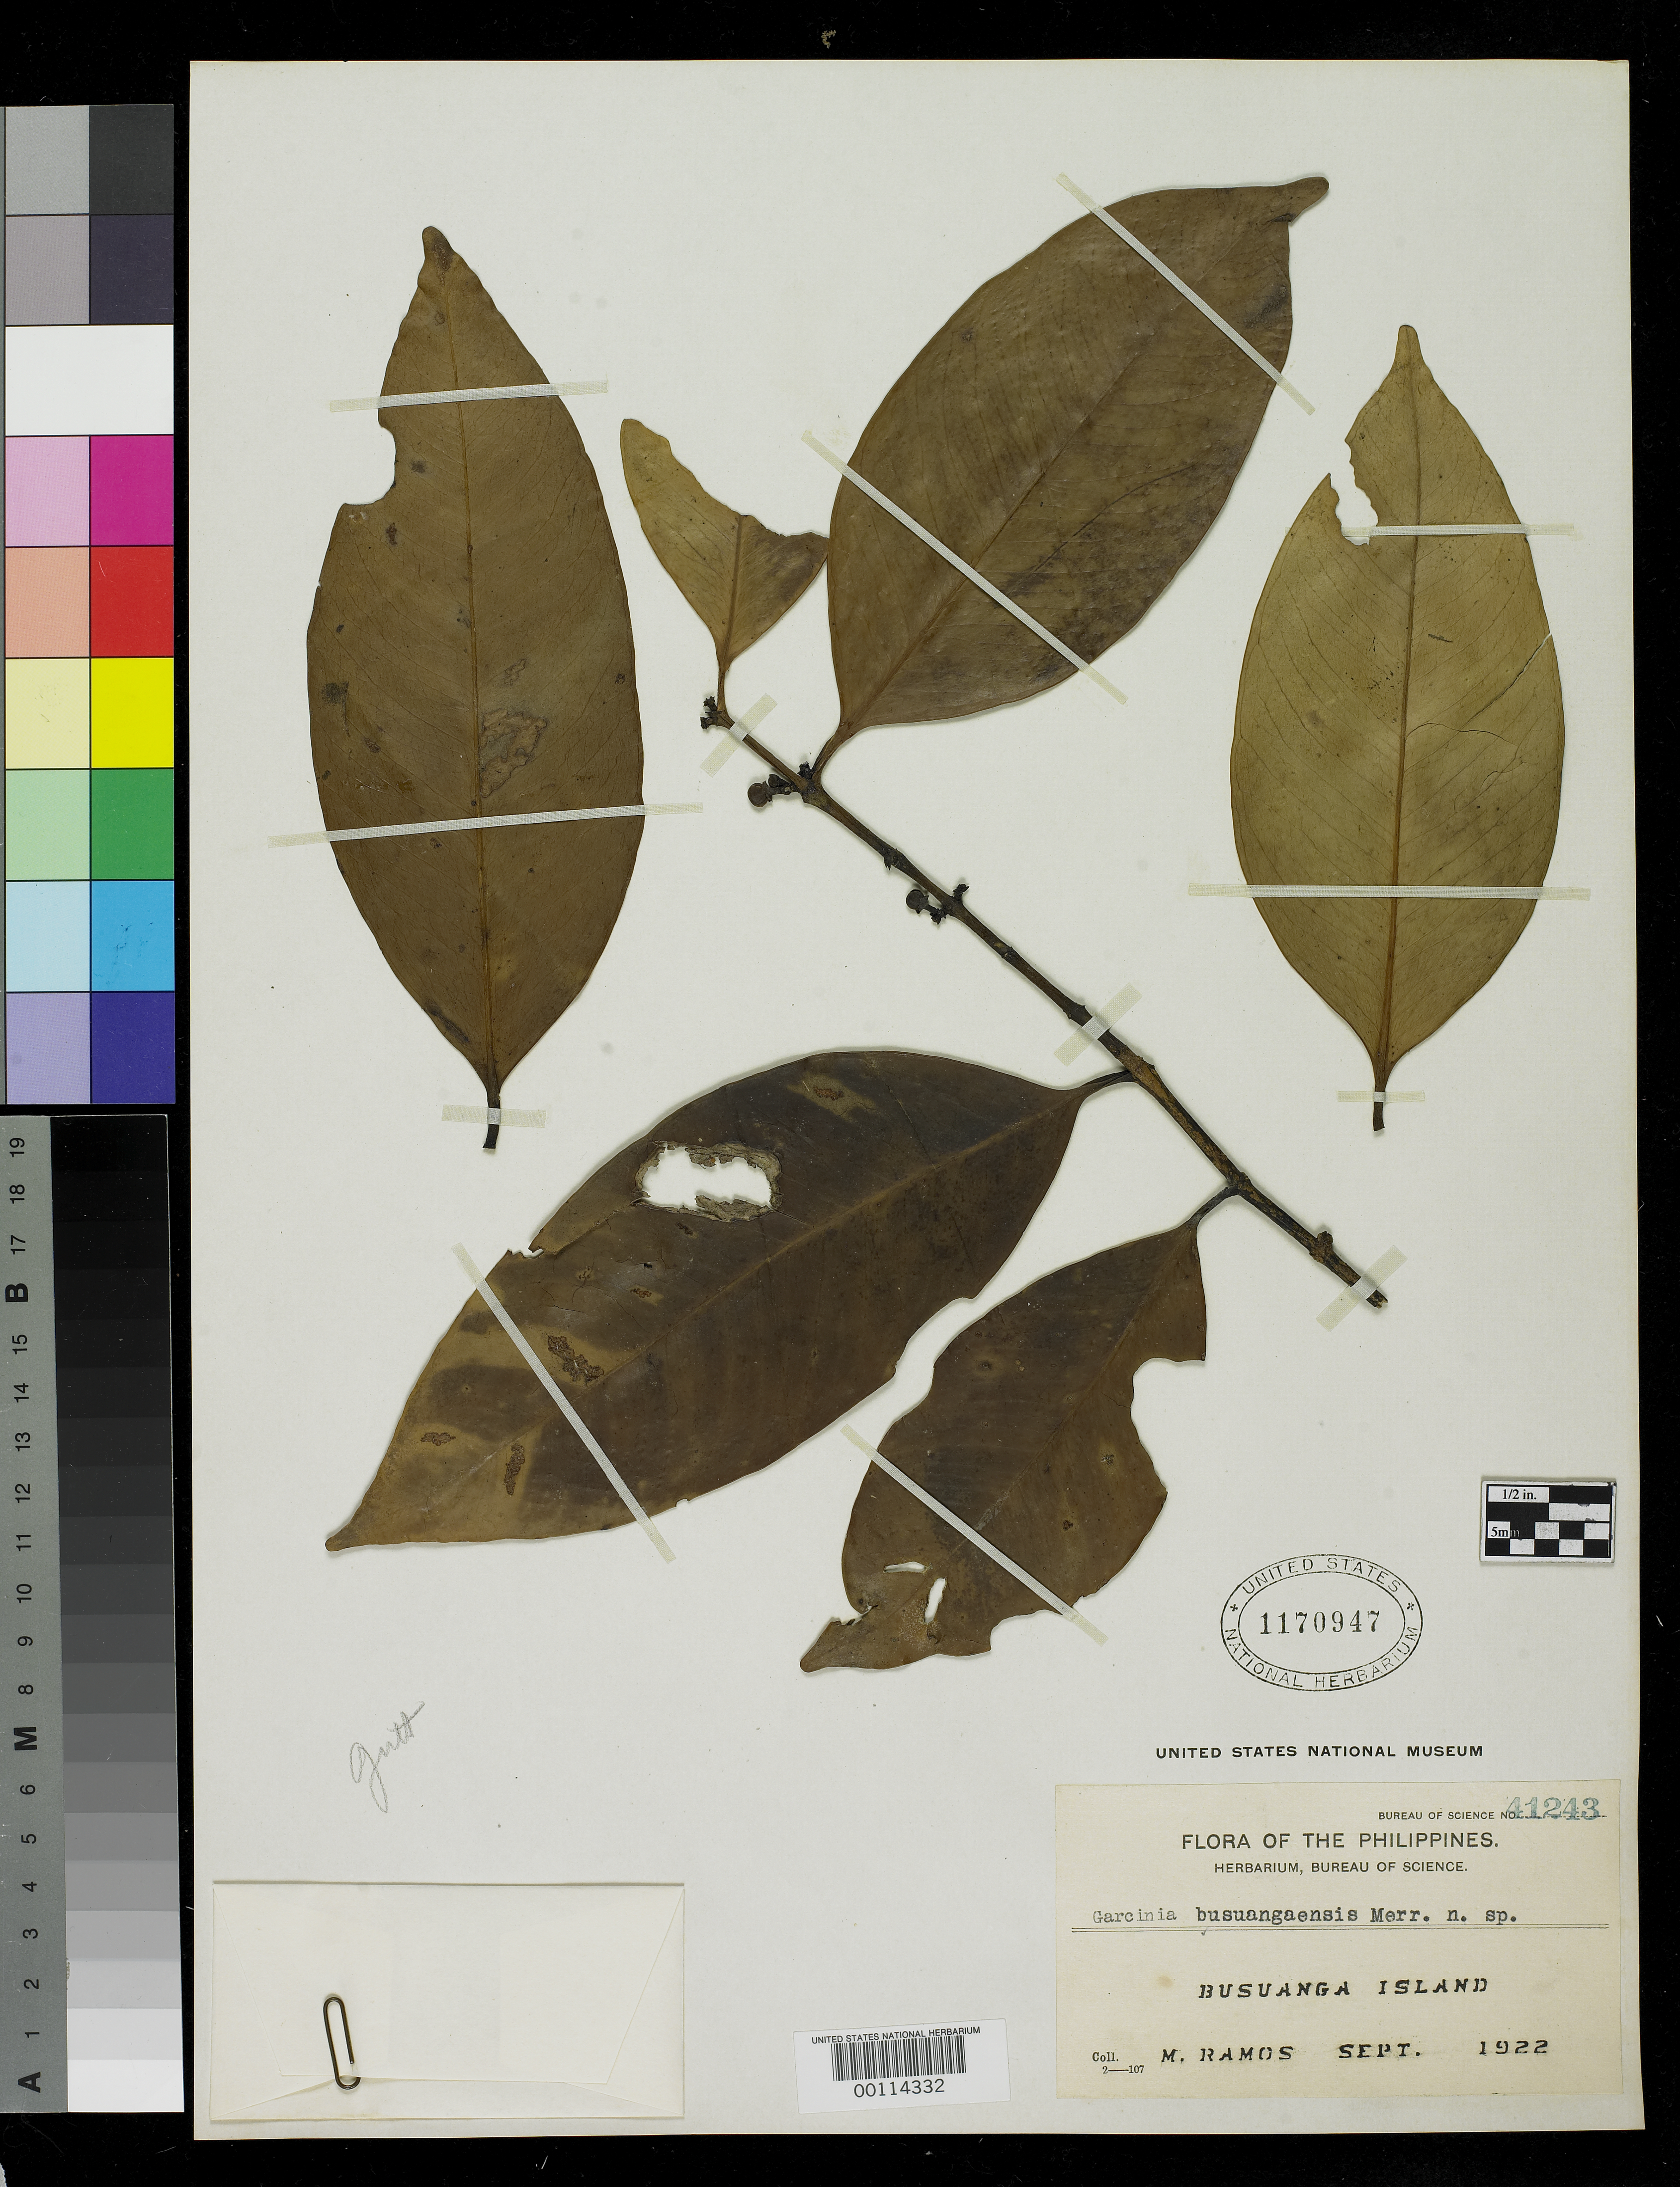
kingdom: Plantae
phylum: Tracheophyta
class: Magnoliopsida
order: Malpighiales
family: Clusiaceae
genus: Garcinia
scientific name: Garcinia busuangaensis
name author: Merr.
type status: Isotype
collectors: M. Ramos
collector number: Bur. Sci. 41243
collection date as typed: Sep 1922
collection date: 1922-09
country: Philippines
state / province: Mimaropa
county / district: Palawan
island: Busuanga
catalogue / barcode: US 1170947